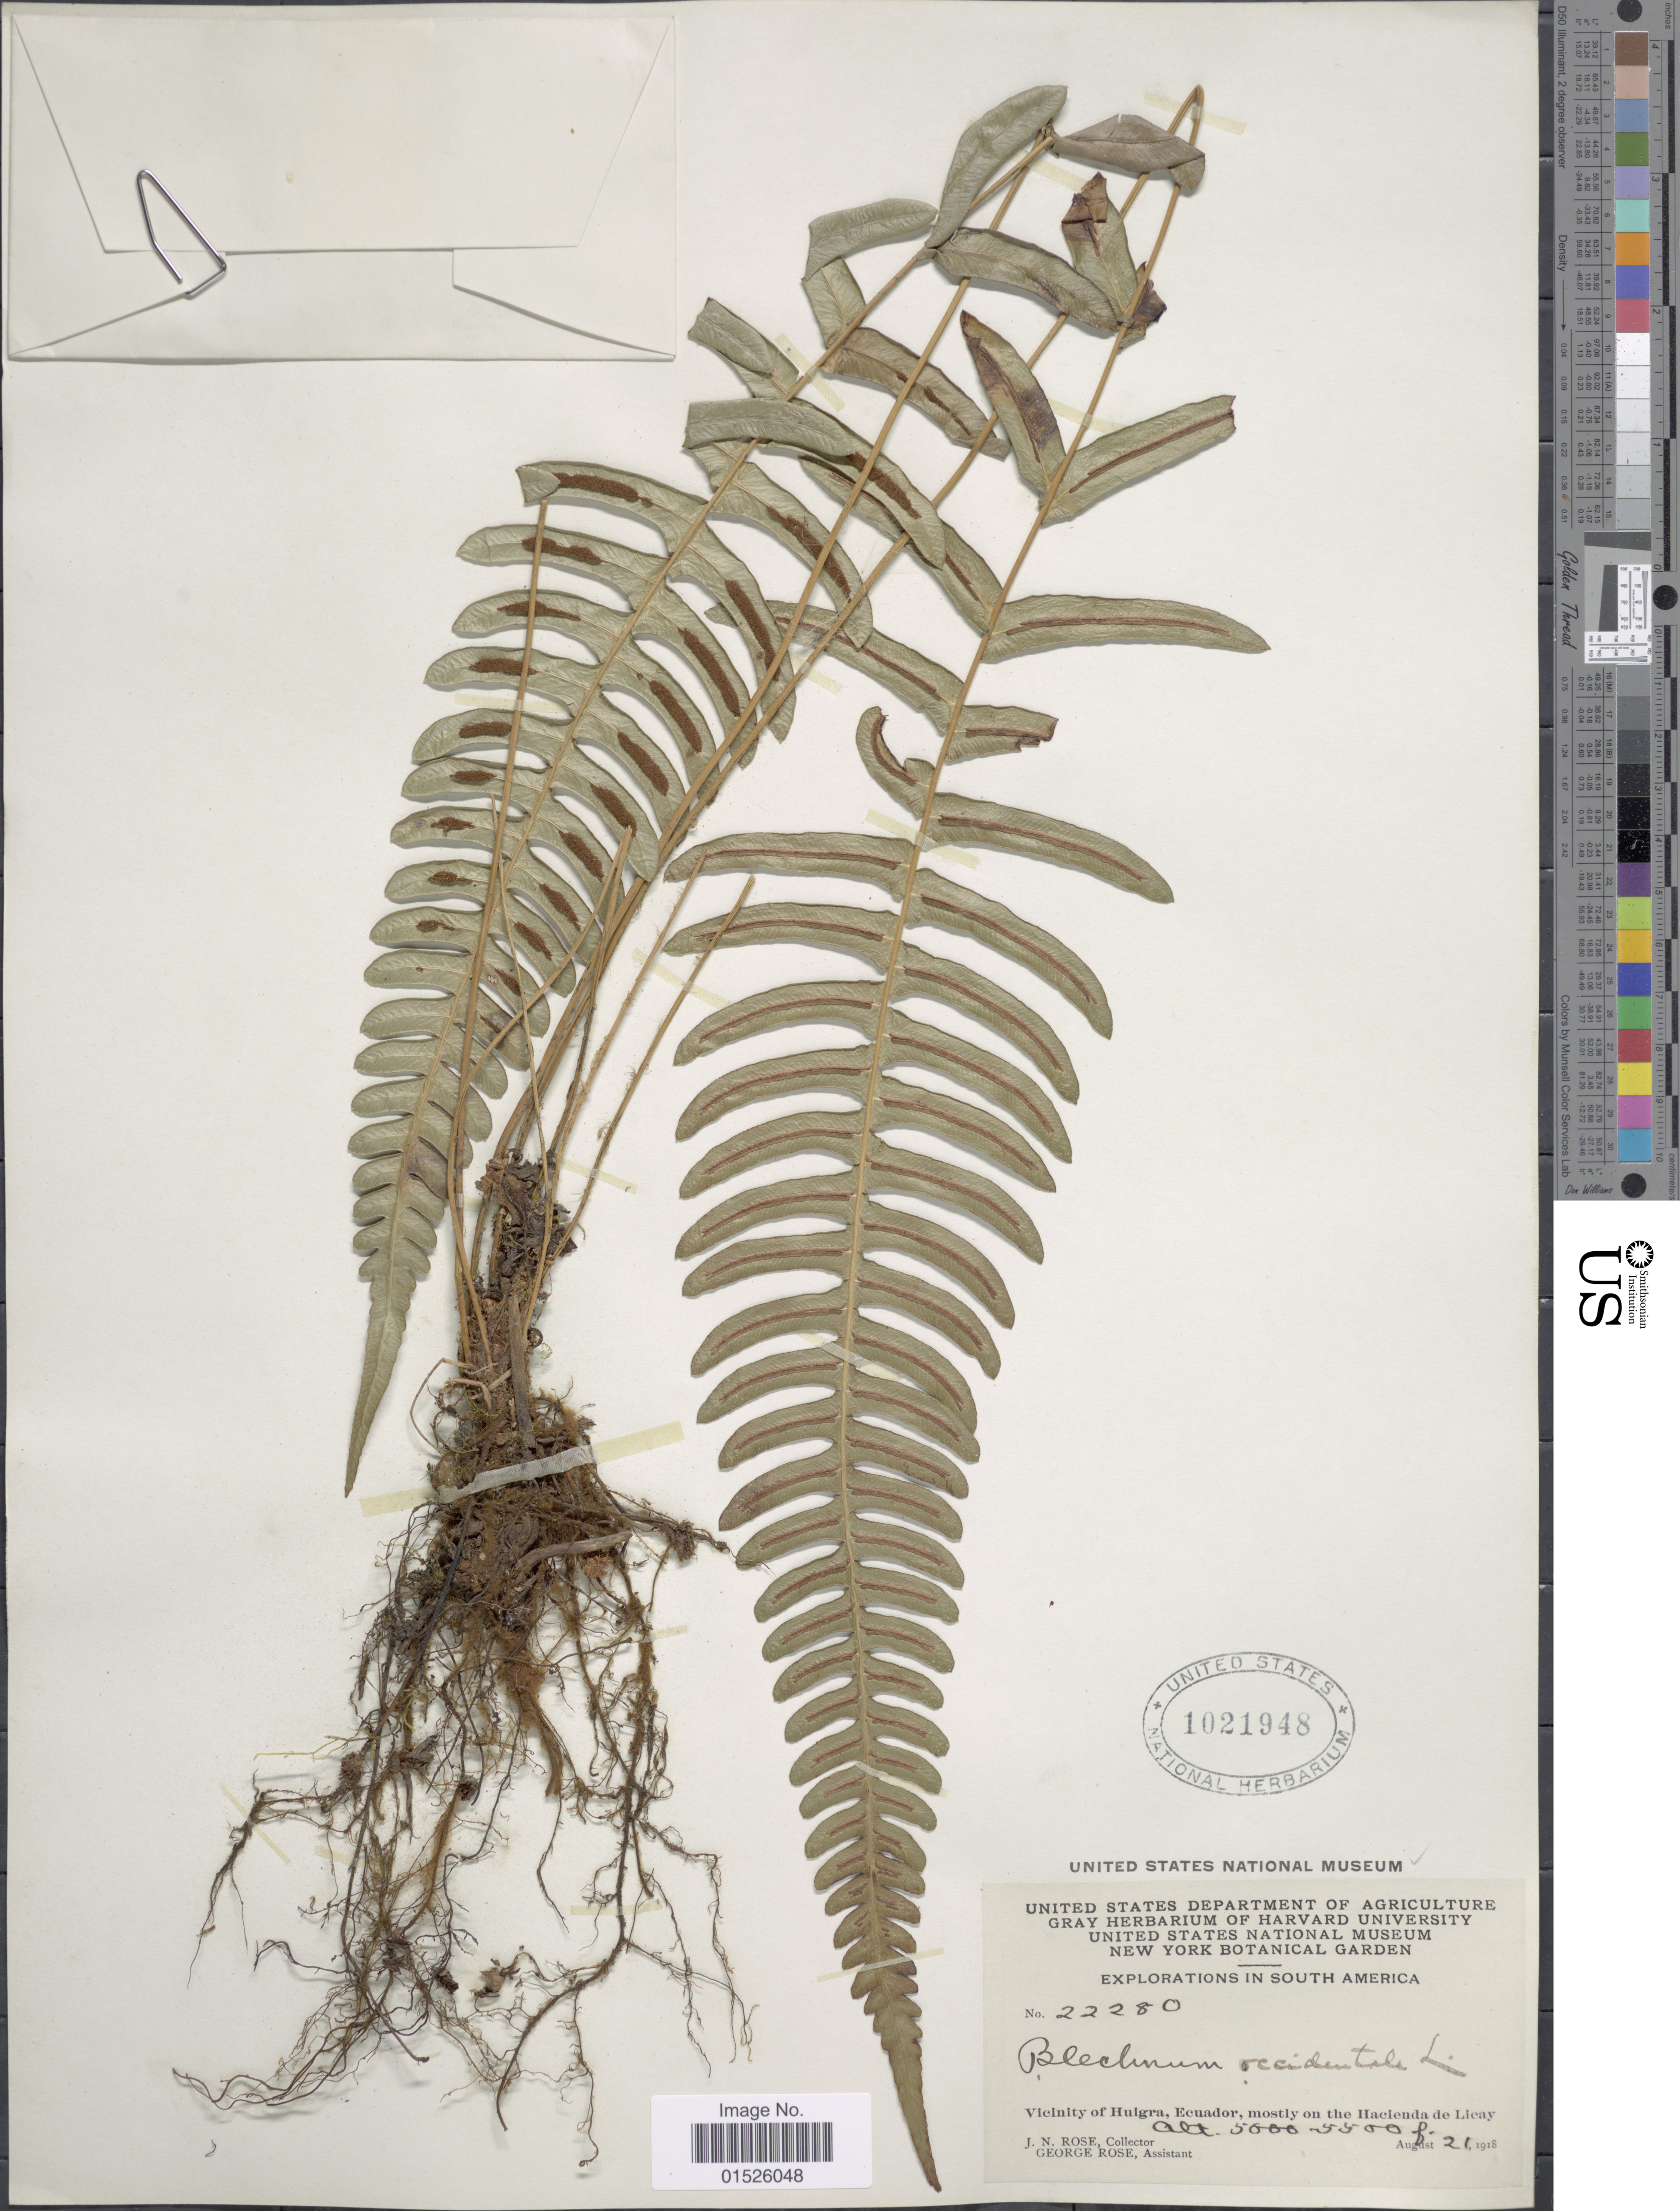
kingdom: Plantae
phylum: Tracheophyta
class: Polypodiopsida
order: Polypodiales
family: Blechnaceae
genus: Blechnum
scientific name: Blechnum glandulosum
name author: Link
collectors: J. N. Rose & G. Rose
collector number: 22280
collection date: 1918-08-21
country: Ecuador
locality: South America, Vicinity of Huigra, Ecuador, mostly on the Hacienda de Licay.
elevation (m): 1524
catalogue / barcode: US 1021948